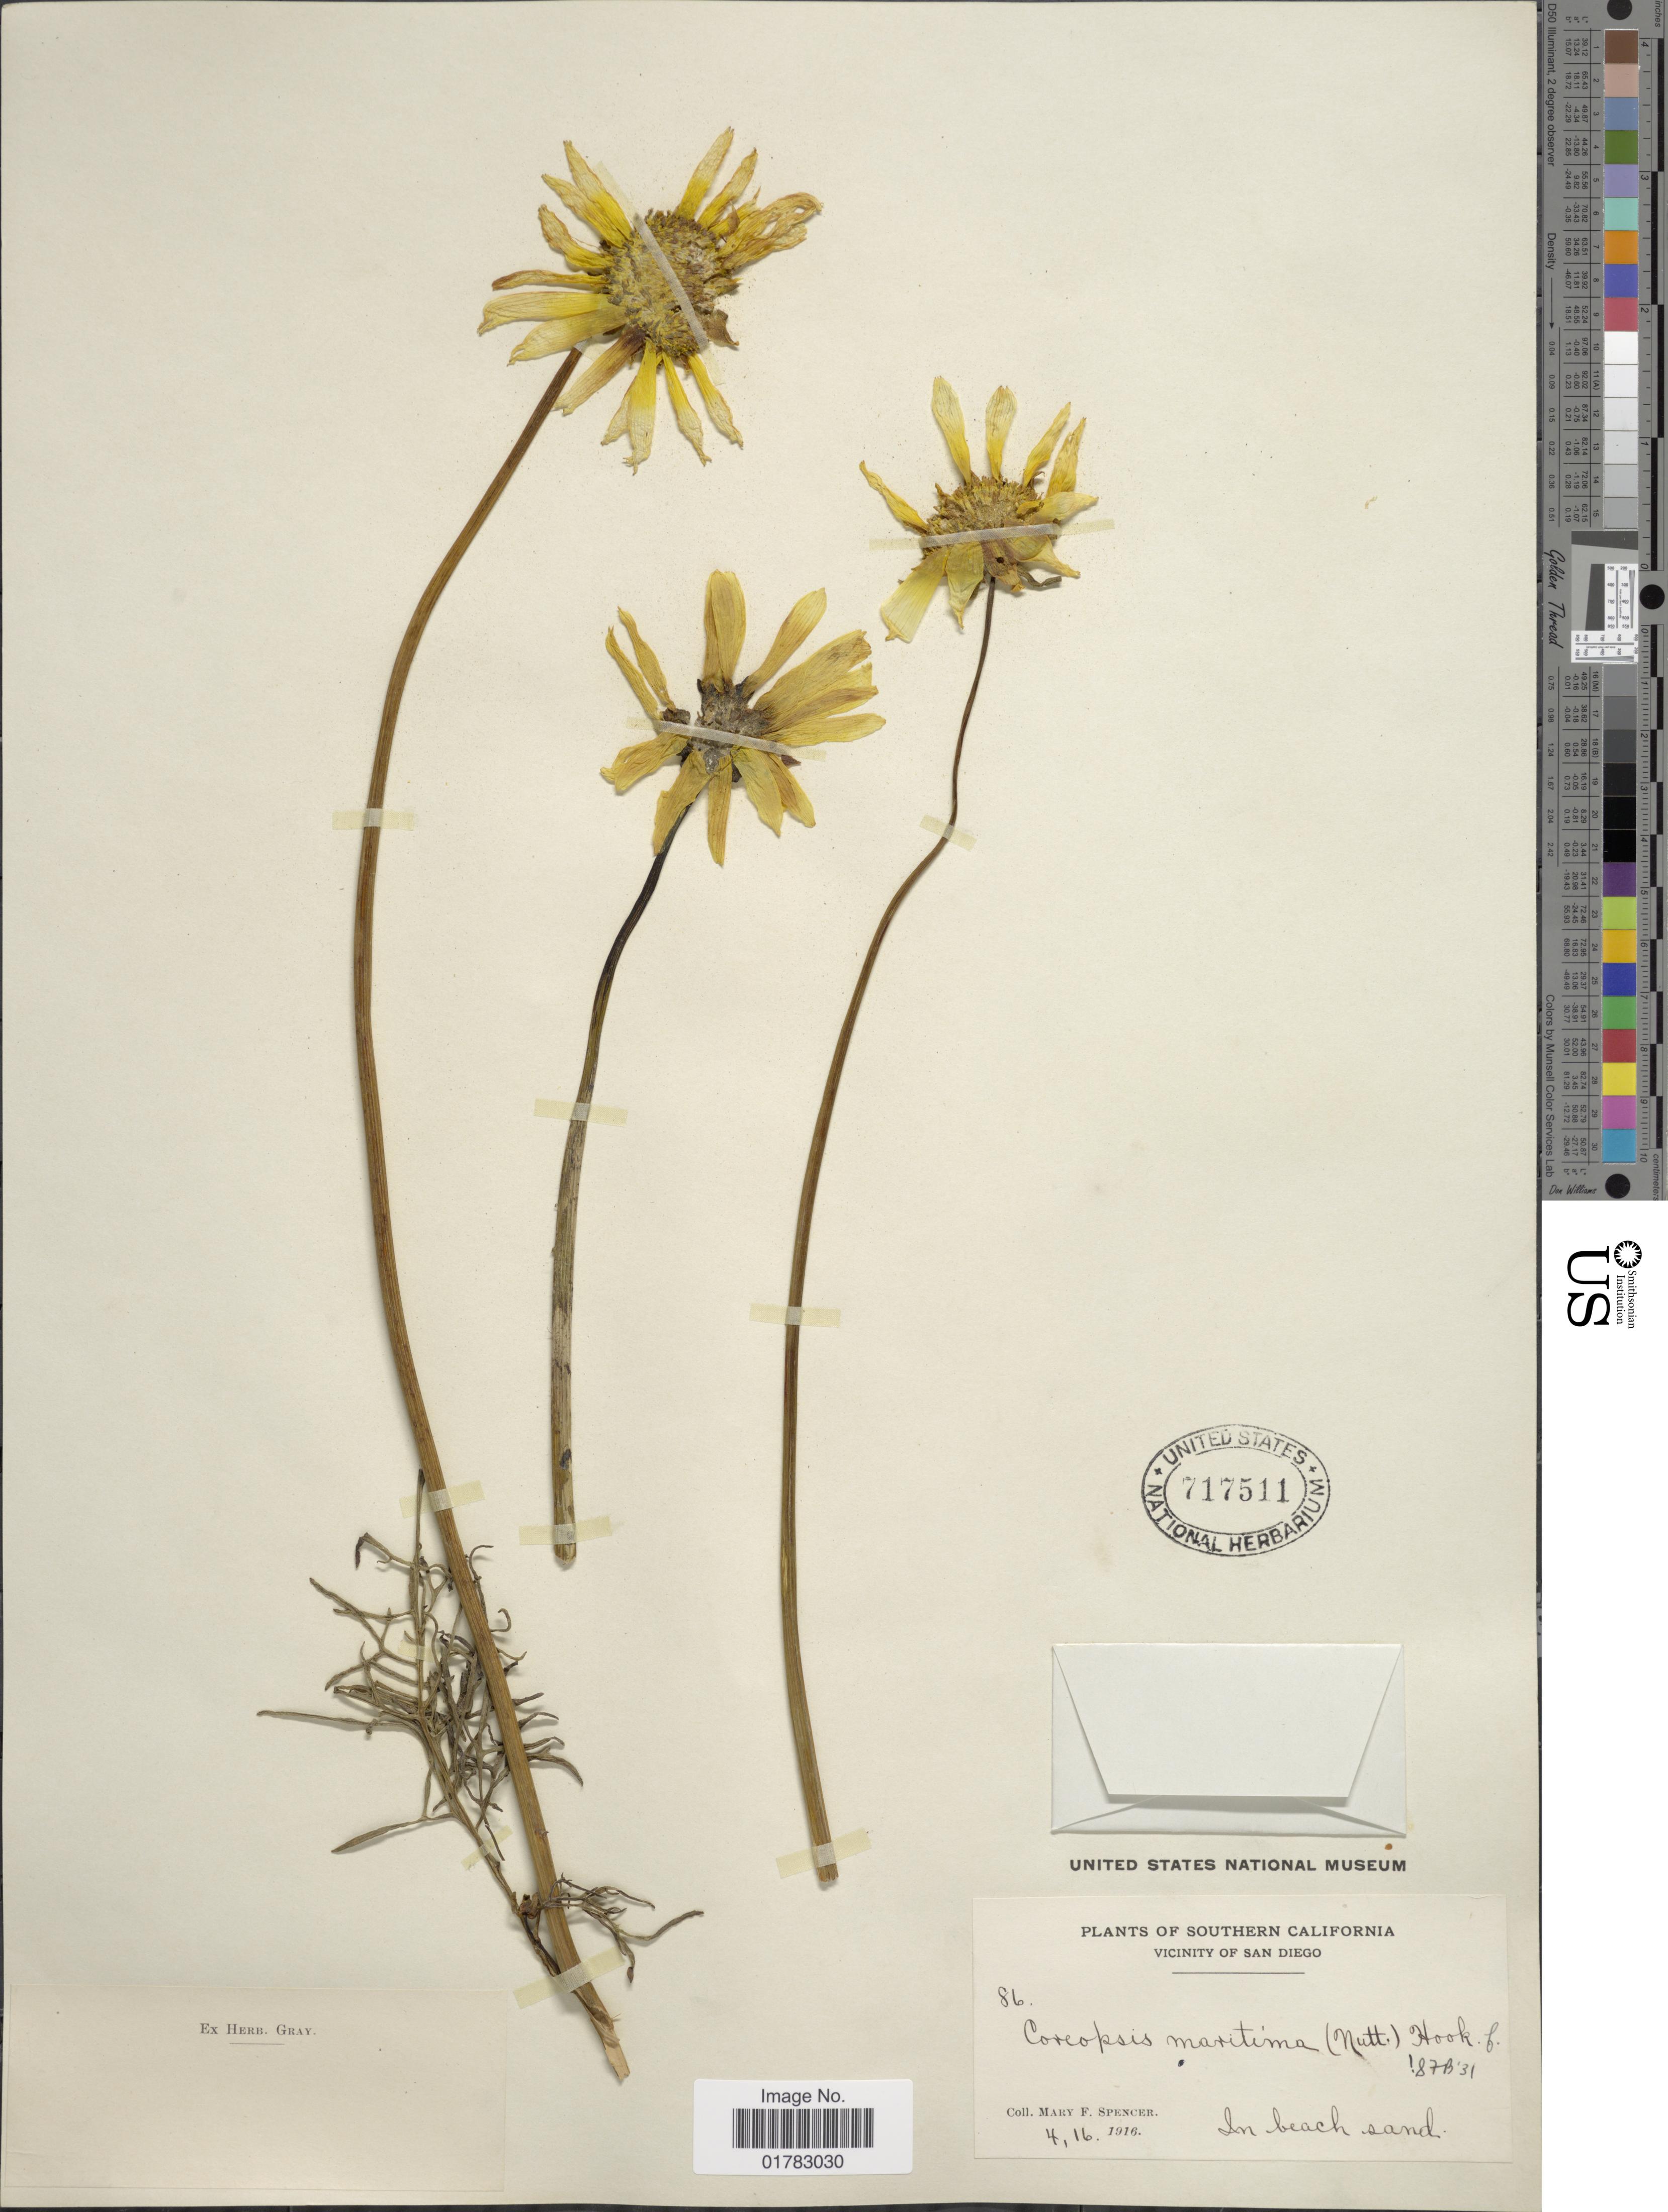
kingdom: Plantae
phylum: Tracheophyta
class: Magnoliopsida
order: Asterales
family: Asteraceae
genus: Coreopsis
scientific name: Coreopsis maritima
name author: (Nutt.) Hook. f.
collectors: M. Spencer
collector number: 86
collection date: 1916-04-16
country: United States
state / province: California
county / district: San Diego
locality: Southern California, Vicinity of San Diego, in beach sand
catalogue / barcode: US 717511